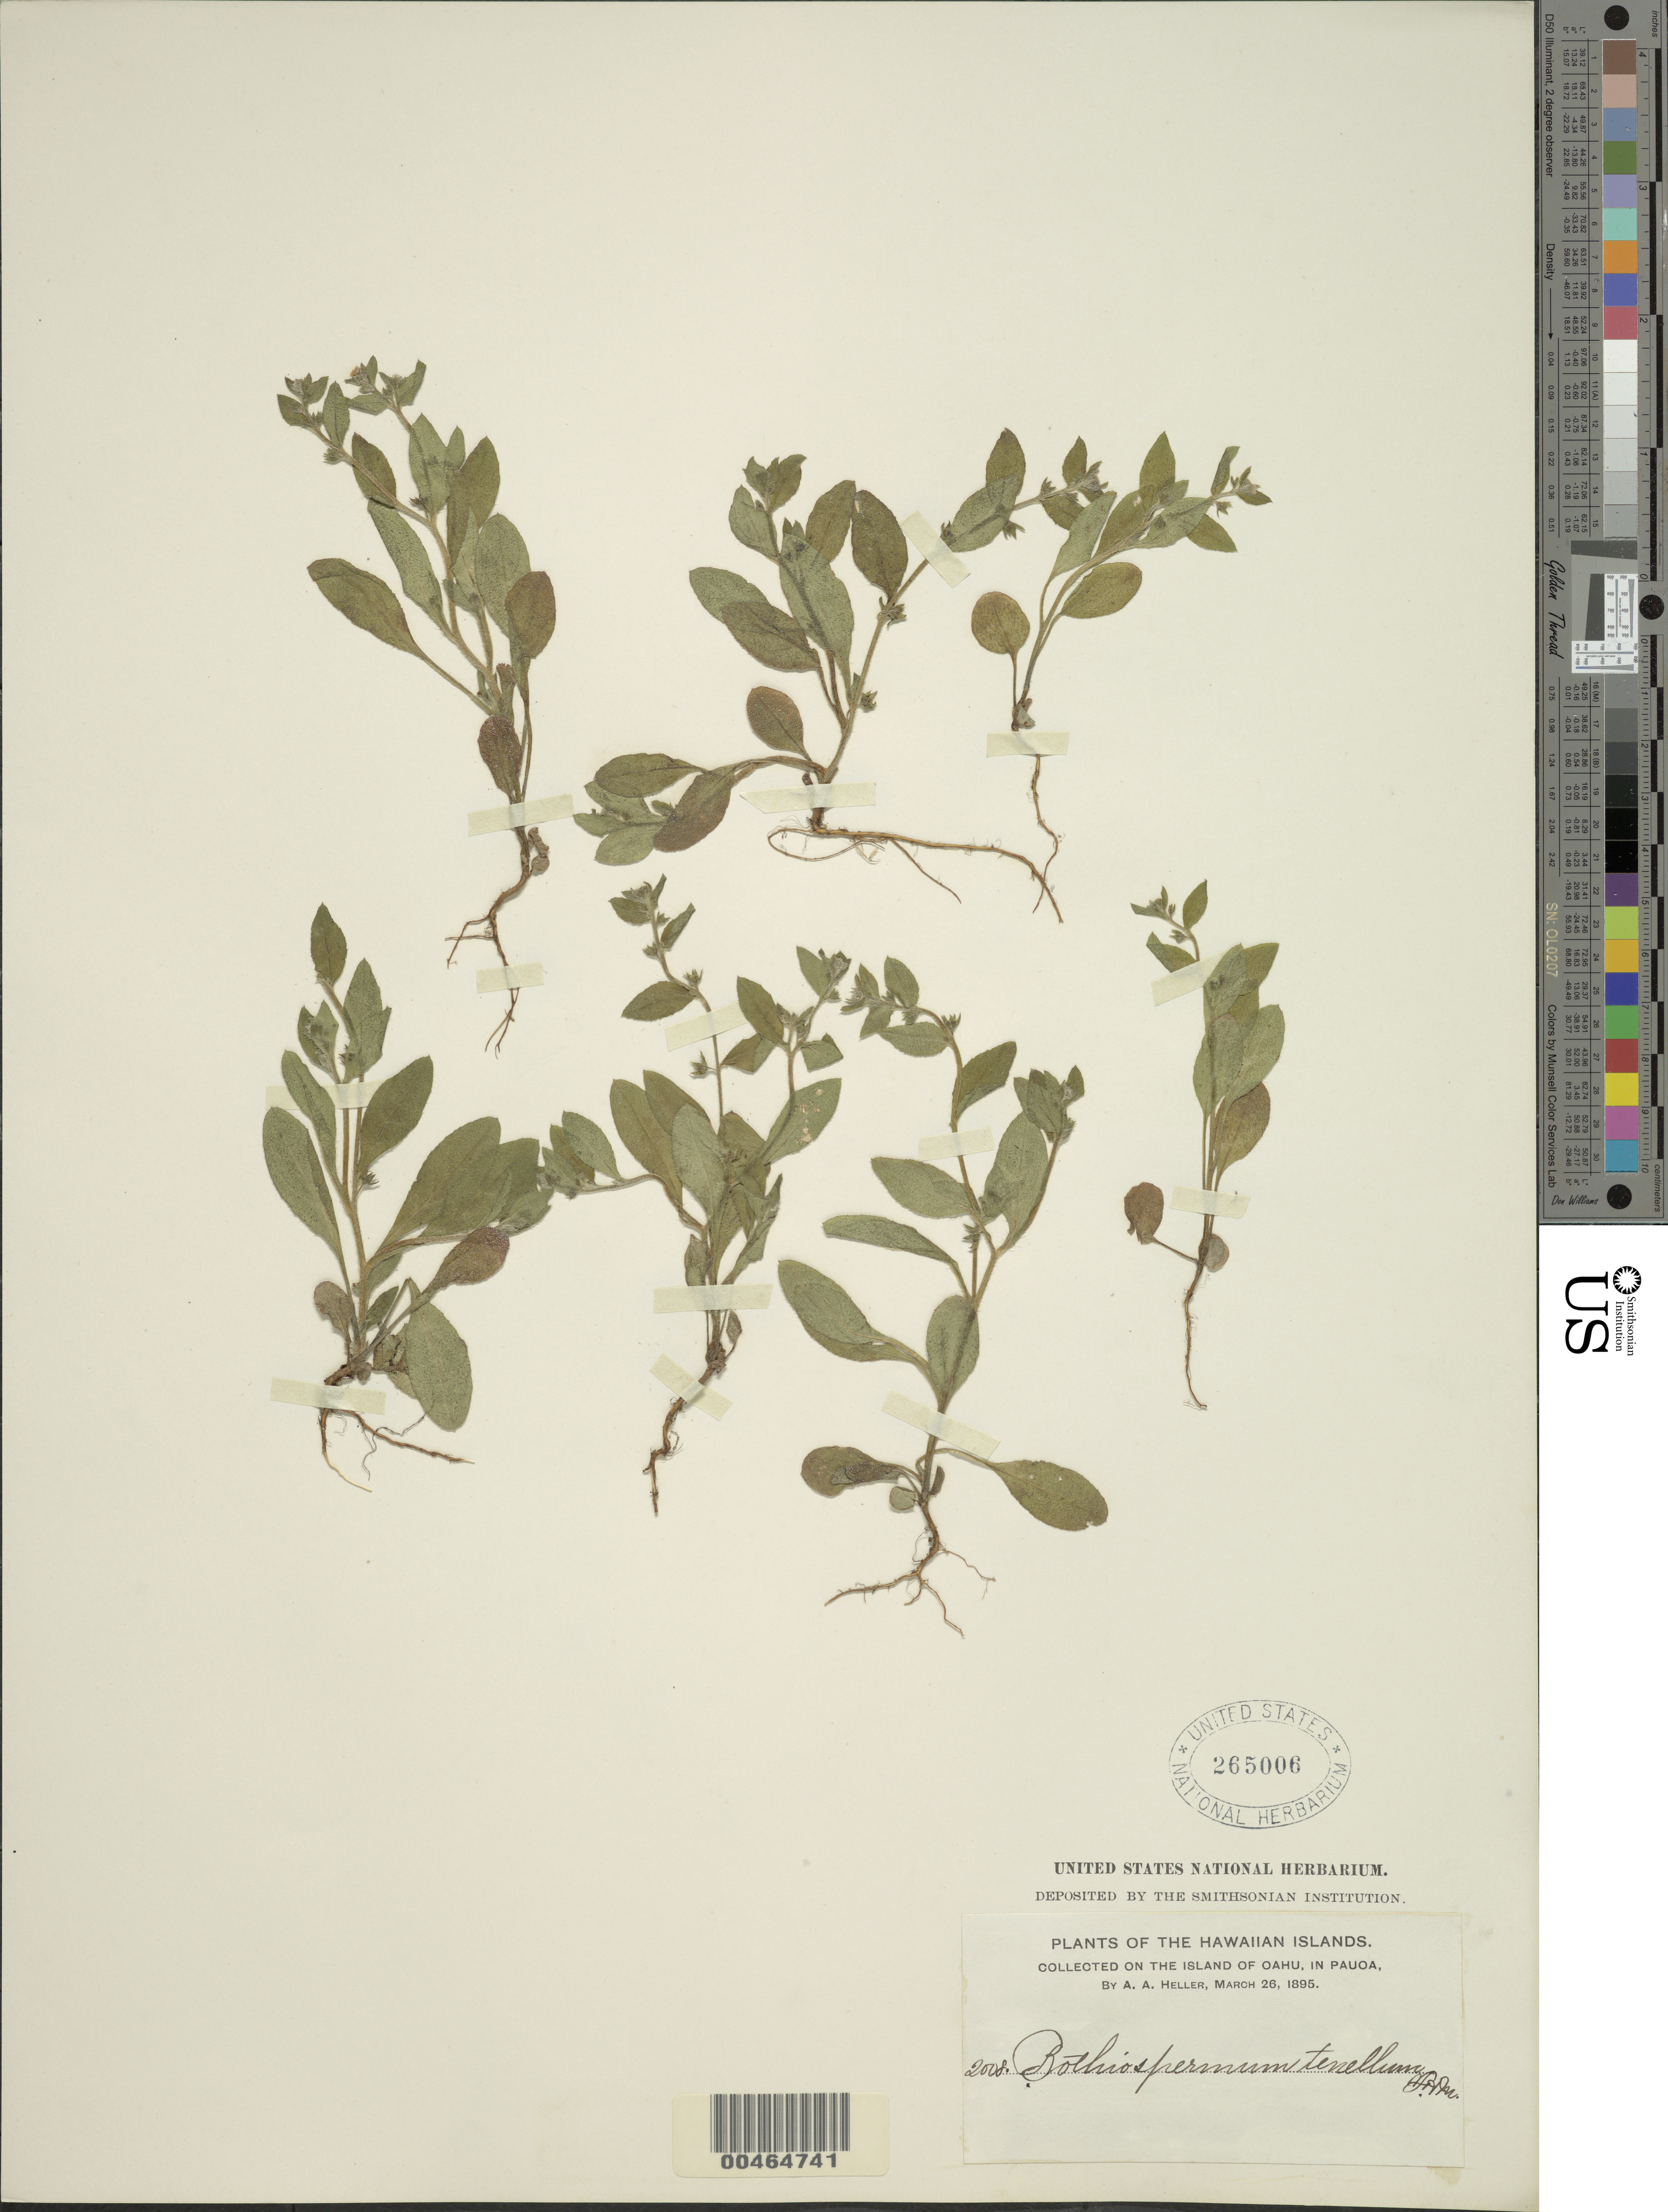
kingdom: Plantae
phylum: Tracheophyta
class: Magnoliopsida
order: Boraginales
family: Boraginaceae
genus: Bothriospermum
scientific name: Bothriospermum tenellum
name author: (Hornem.) Fisch. & C.A. Mey.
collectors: A. A. Heller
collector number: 2008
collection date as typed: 26 Mar 1895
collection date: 1895-03-26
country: United States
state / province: Hawaii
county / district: Honolulu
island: Oahu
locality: In Pauoa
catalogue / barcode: US 265006